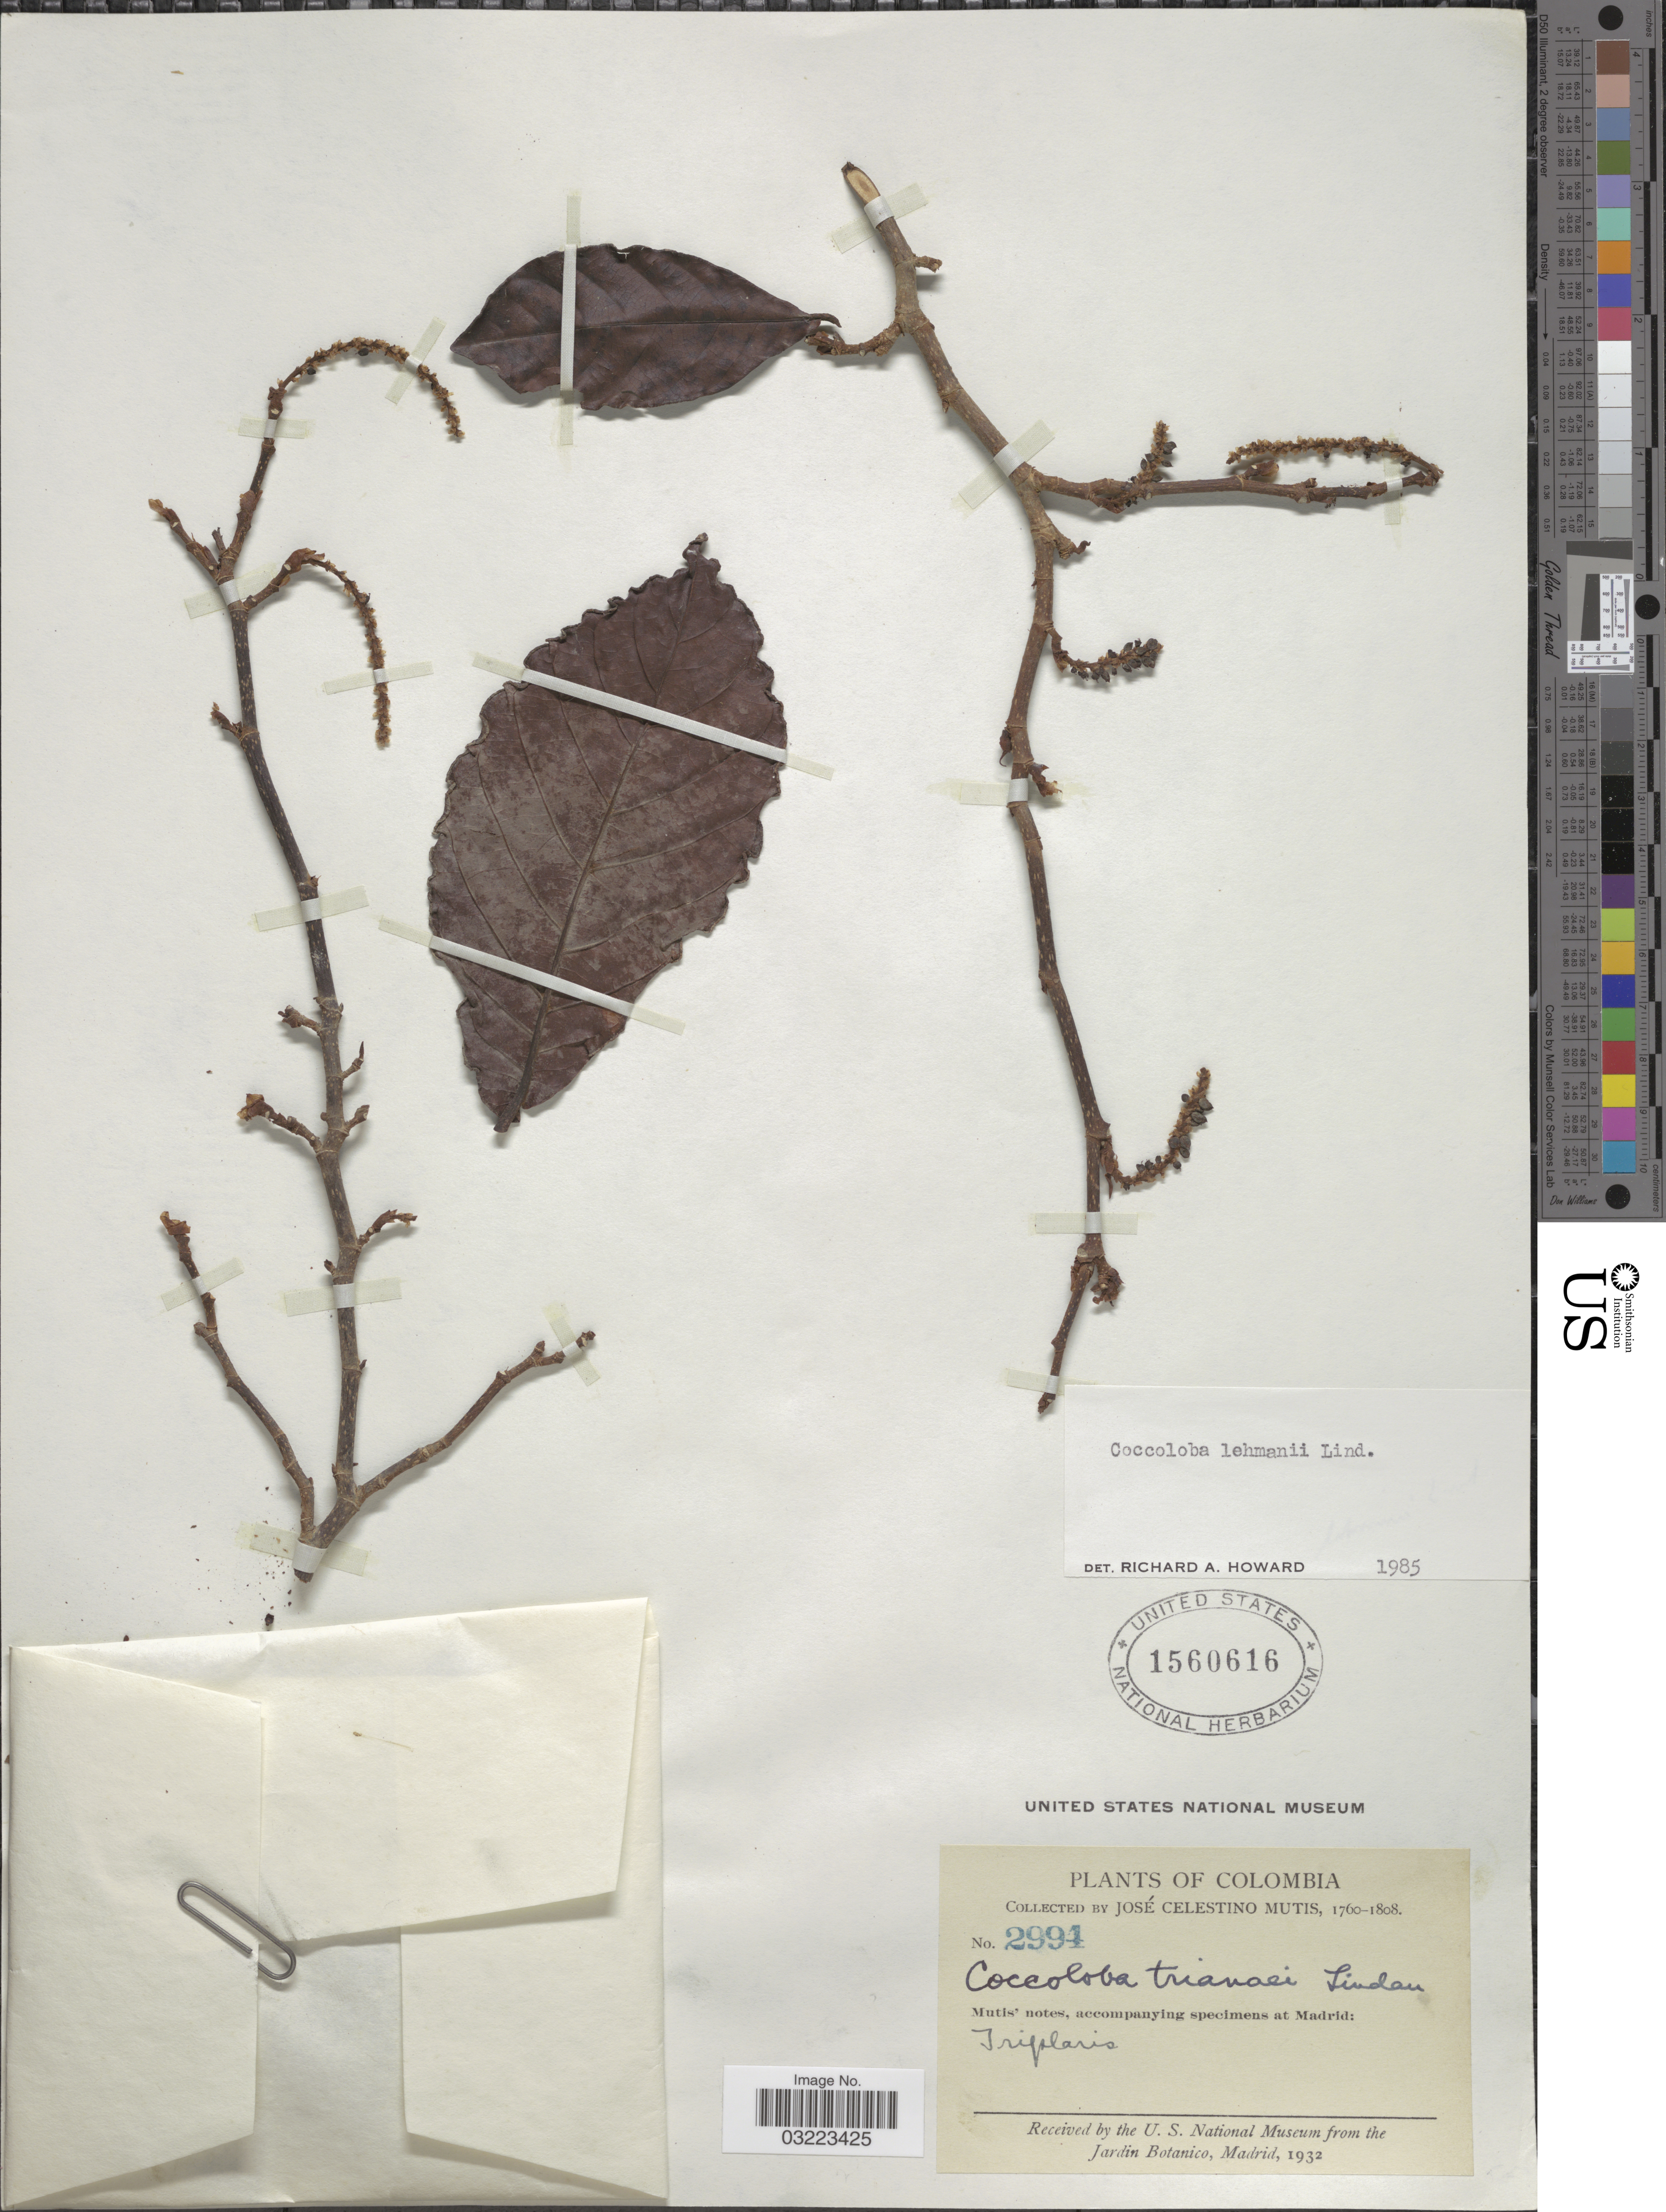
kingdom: Plantae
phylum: Tracheophyta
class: Magnoliopsida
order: Caryophyllales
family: Polygonaceae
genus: Coccoloba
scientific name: Coccoloba lehmannii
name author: Lindau ex Hieron.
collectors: J. C. B. Mutis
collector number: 2994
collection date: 1760/1808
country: Colombia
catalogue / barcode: US 1560616